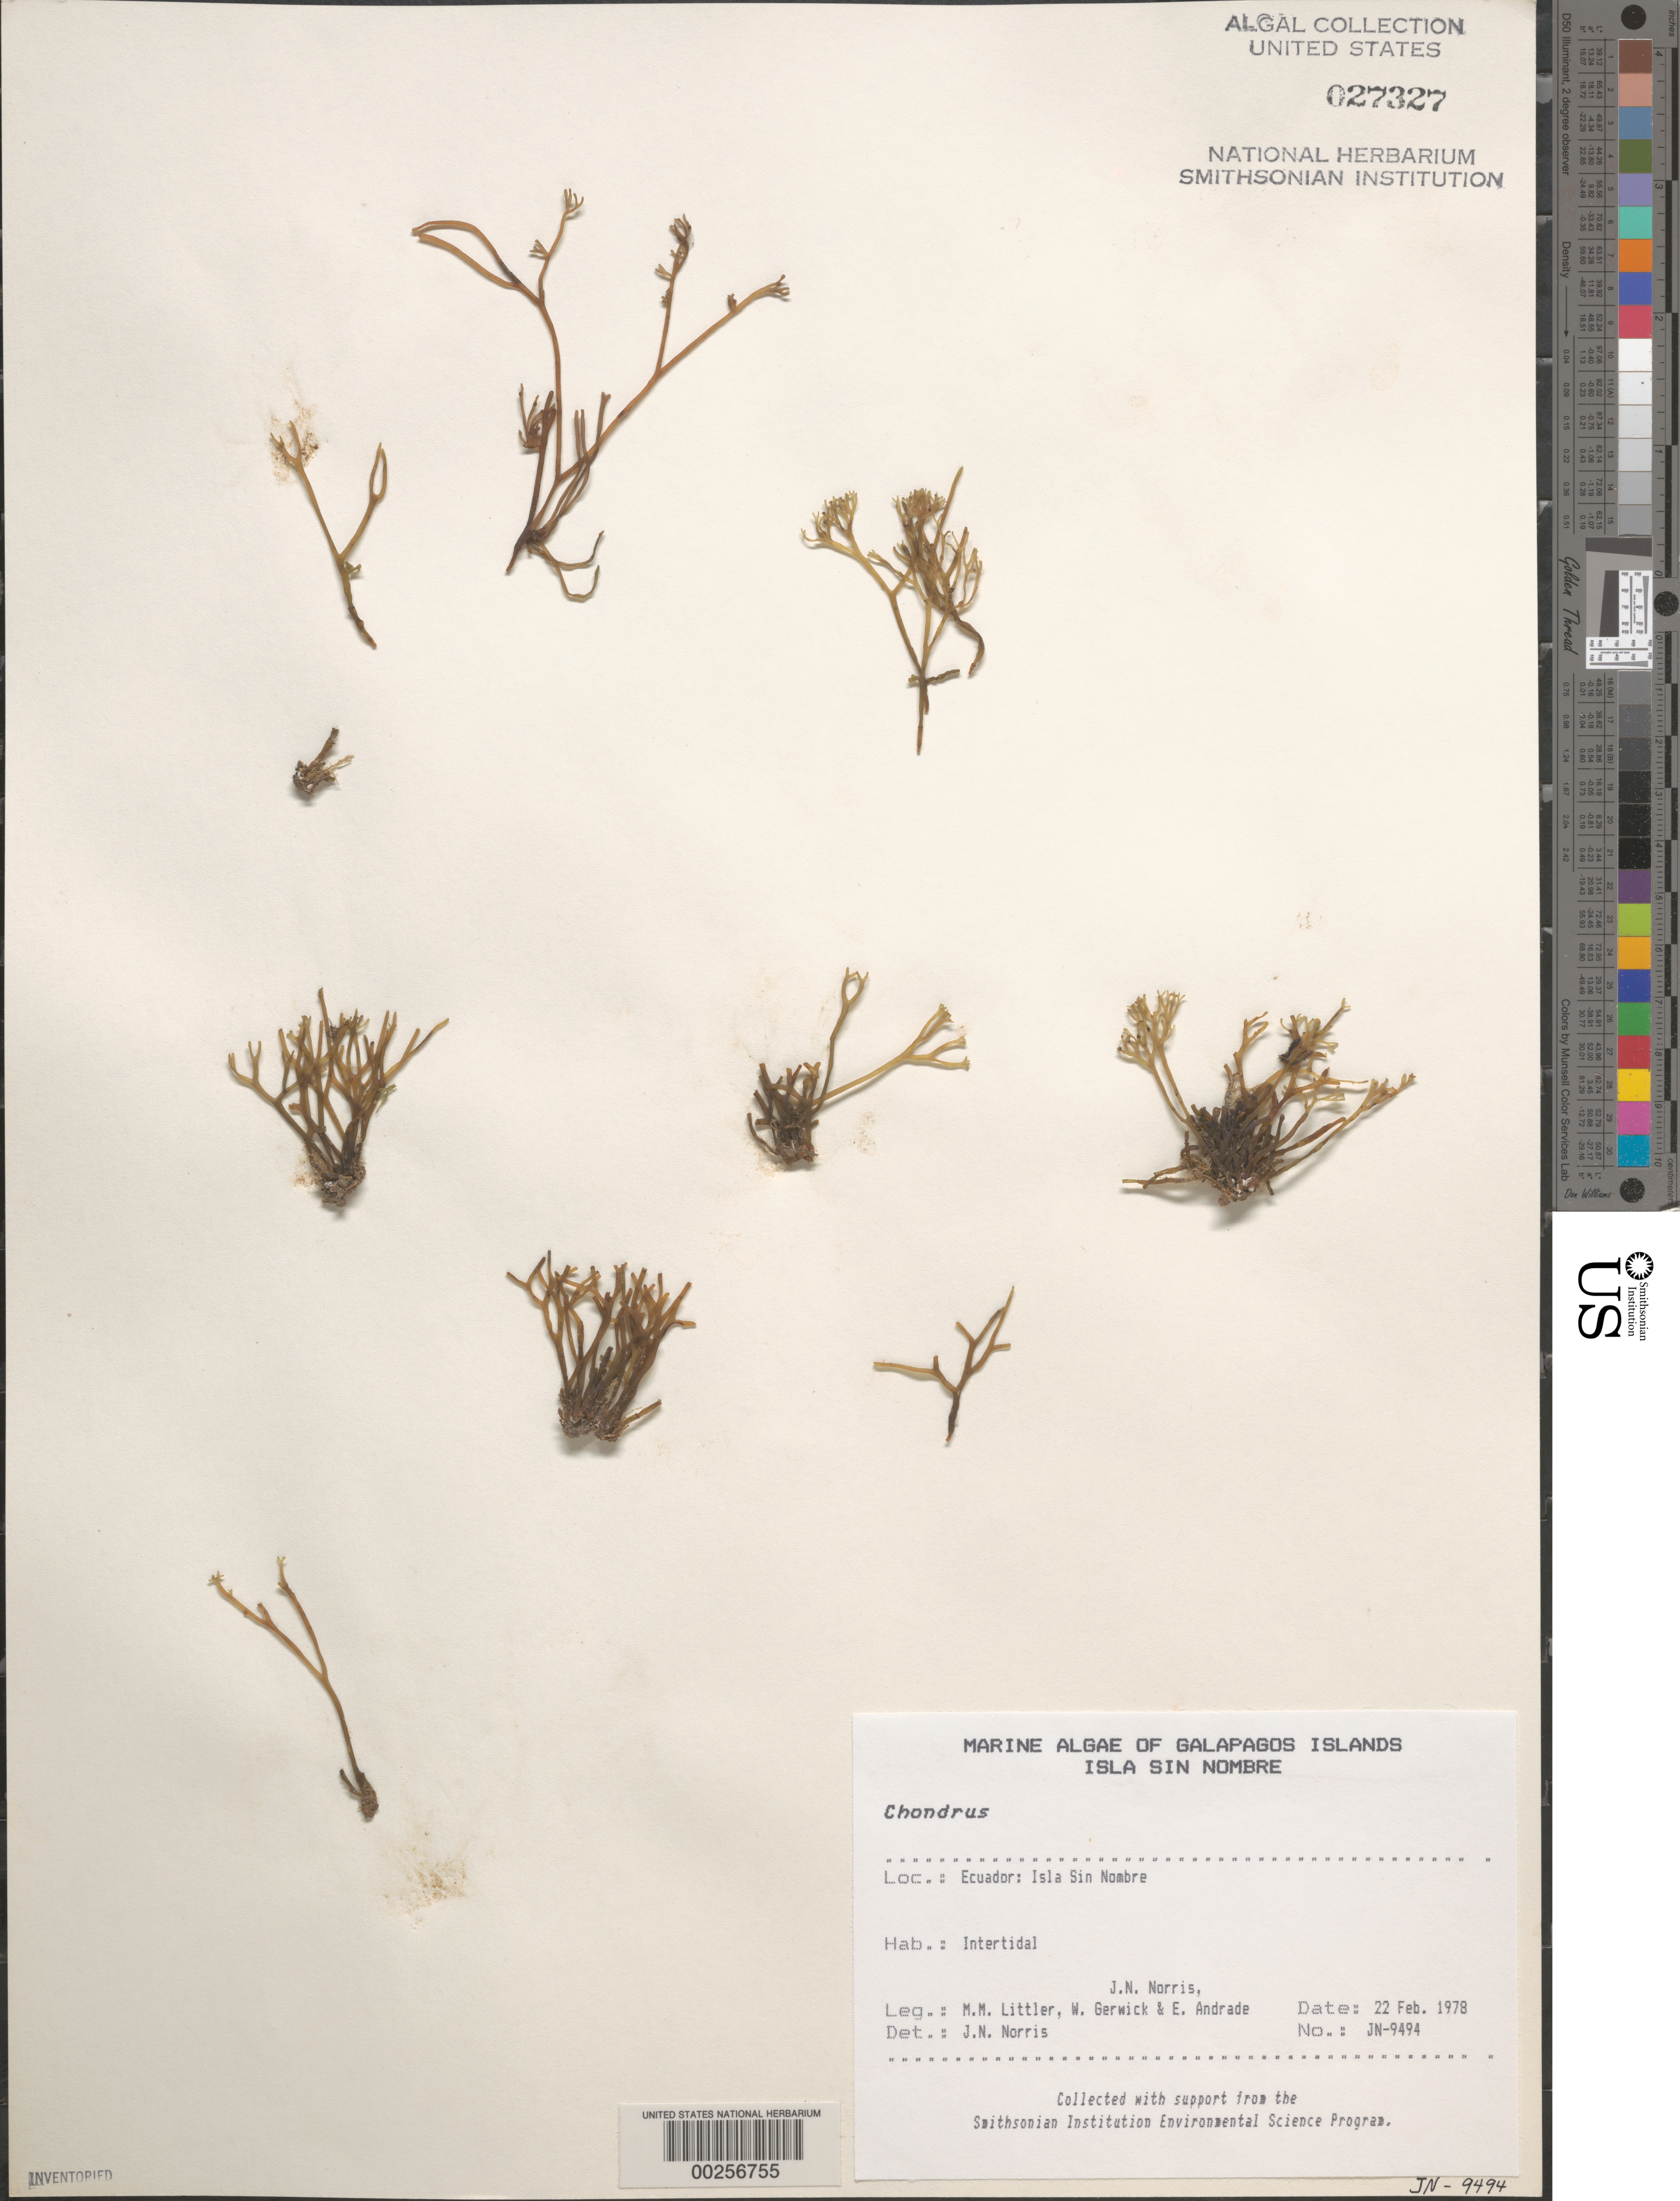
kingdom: Plantae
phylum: Rhodophyta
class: Florideophyceae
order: Gigartinales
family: Gigartinaceae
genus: Chondrus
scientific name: Chondrus sp.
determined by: Norris, James N.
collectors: J. N. Norris, M. M. Littler, W. Gerwick & E. Andrade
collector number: JN-9494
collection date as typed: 22 Feb 1978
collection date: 1978-02-22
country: Ecuador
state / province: Colón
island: Sin Nombre [Nameless]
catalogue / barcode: US 27327